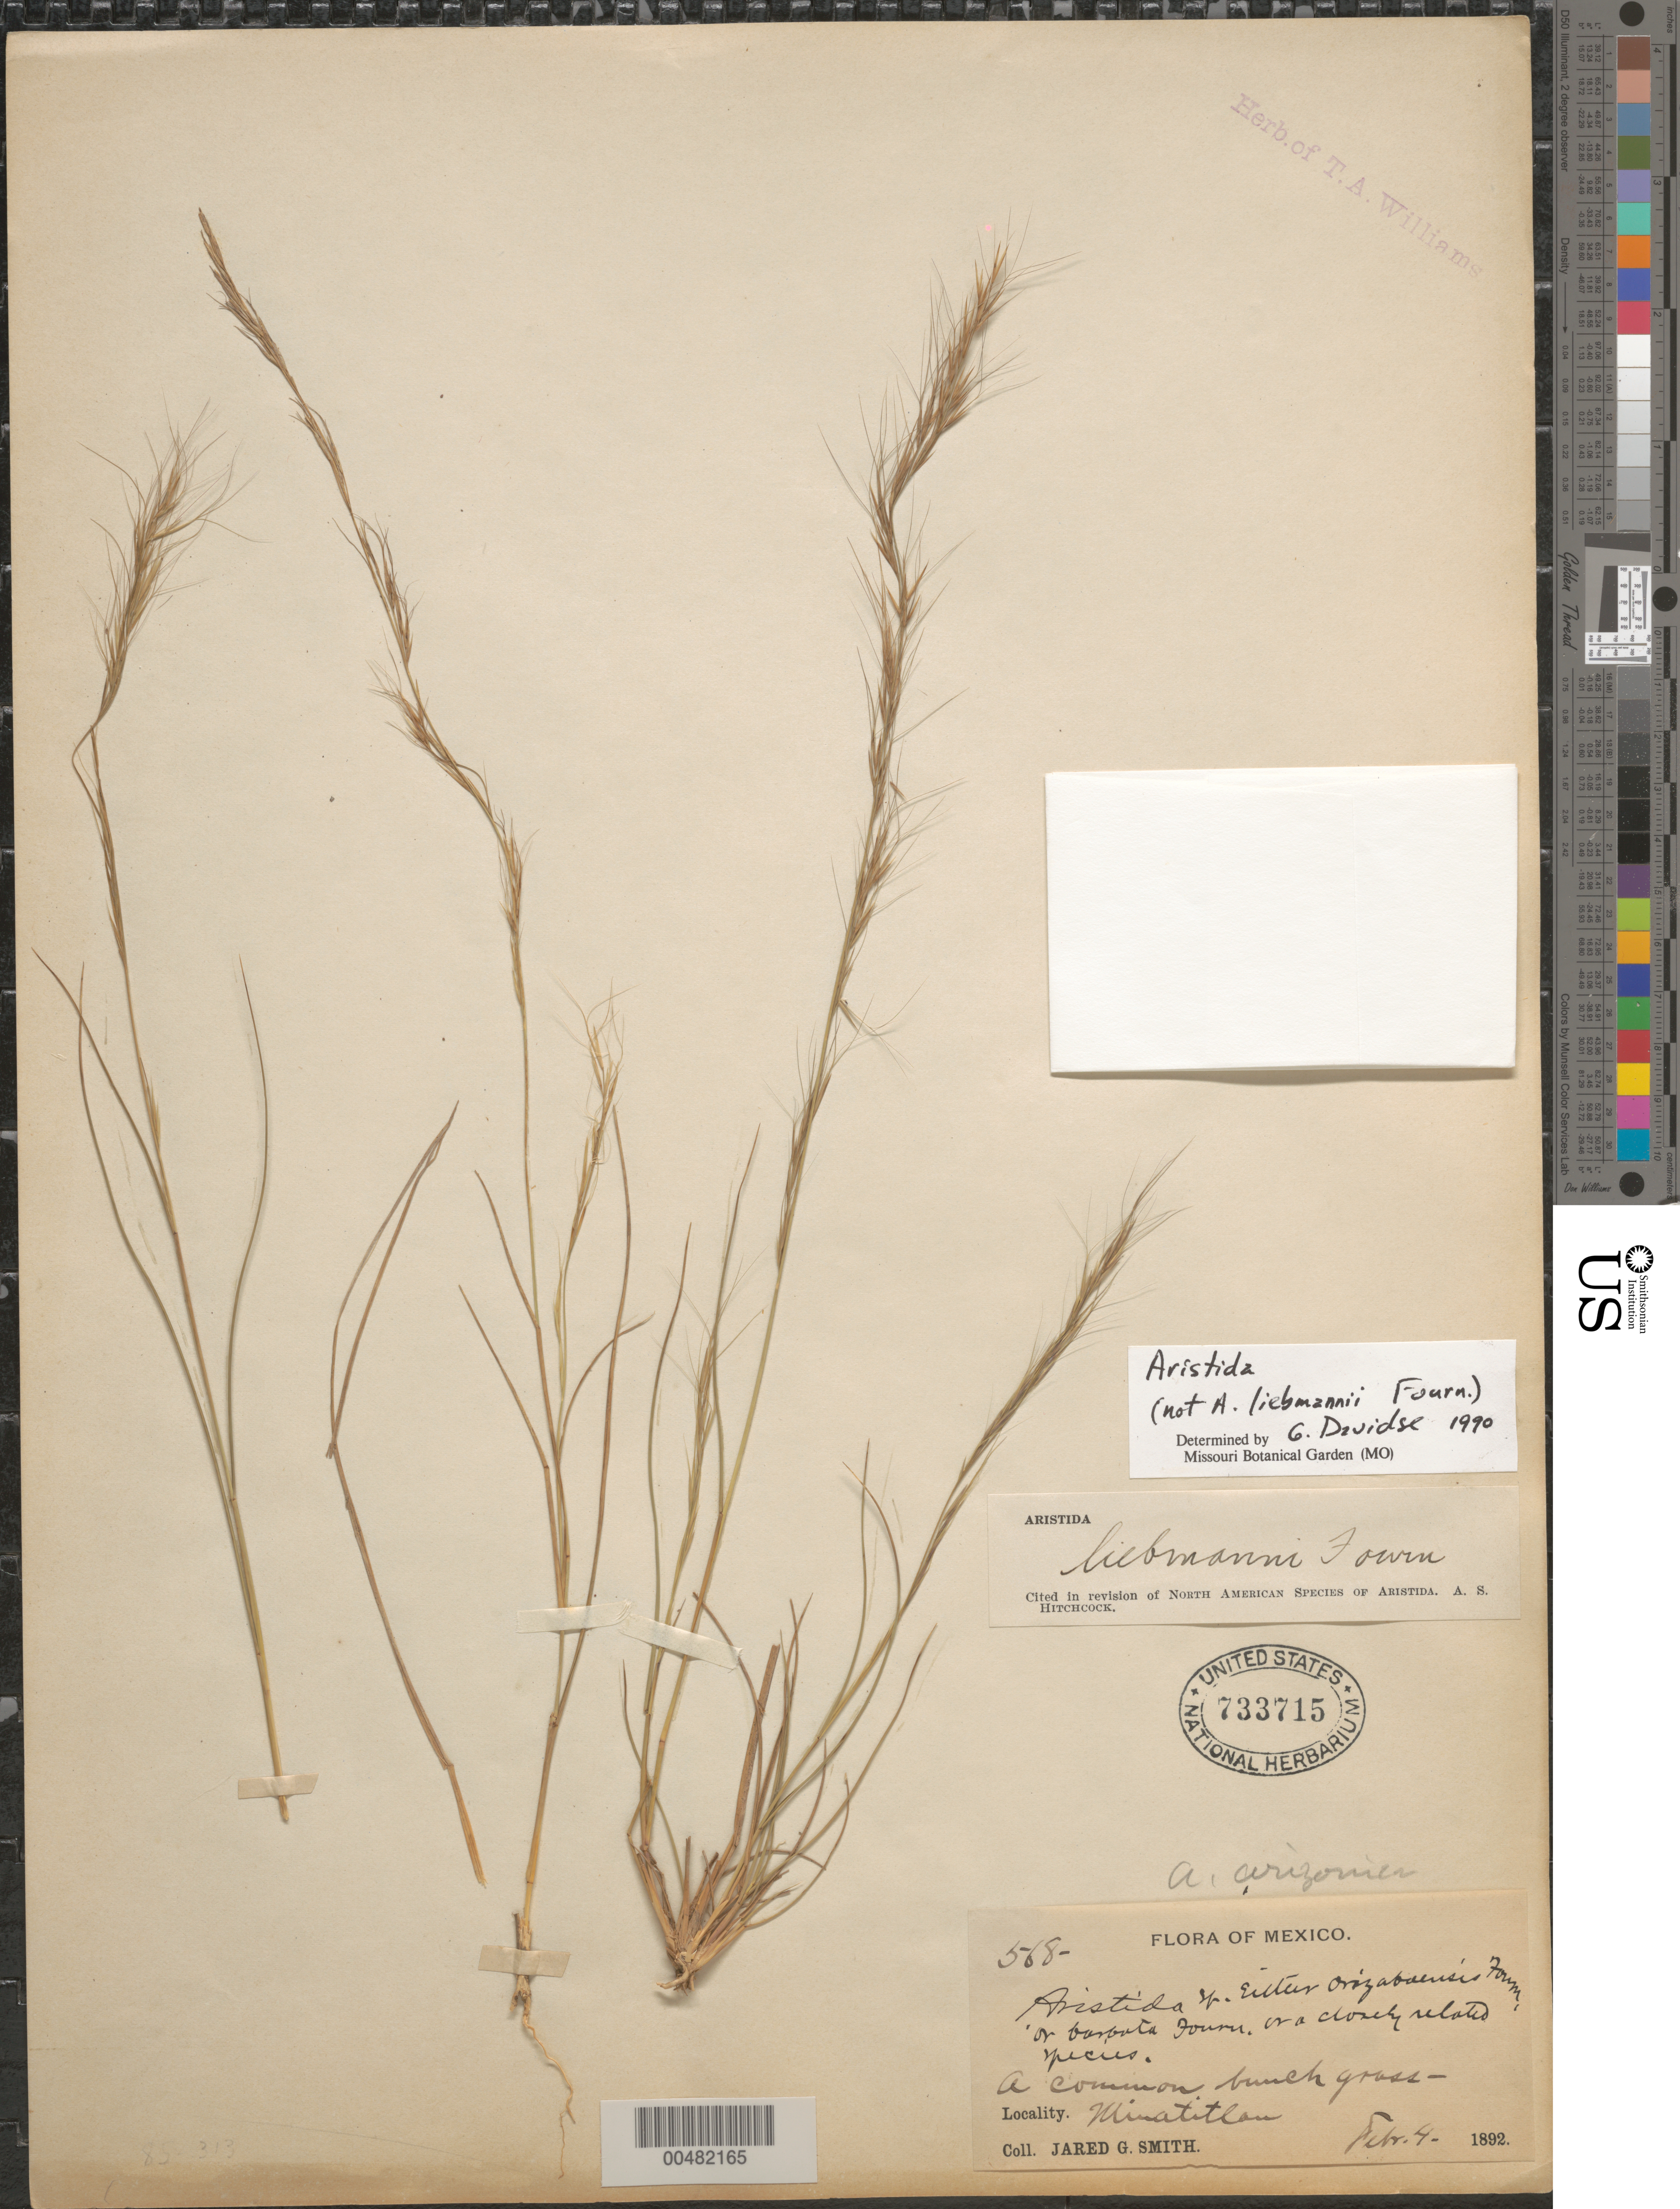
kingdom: Plantae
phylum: Tracheophyta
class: Liliopsida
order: Poales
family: Poaceae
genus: Aristida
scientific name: Aristida sp.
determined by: Davidse, Gerrit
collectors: J. G. Smith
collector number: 568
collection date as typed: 4 Feb 1892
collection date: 1892-02-04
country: Mexico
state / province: Veracruz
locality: Minatitlán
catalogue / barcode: US 733715